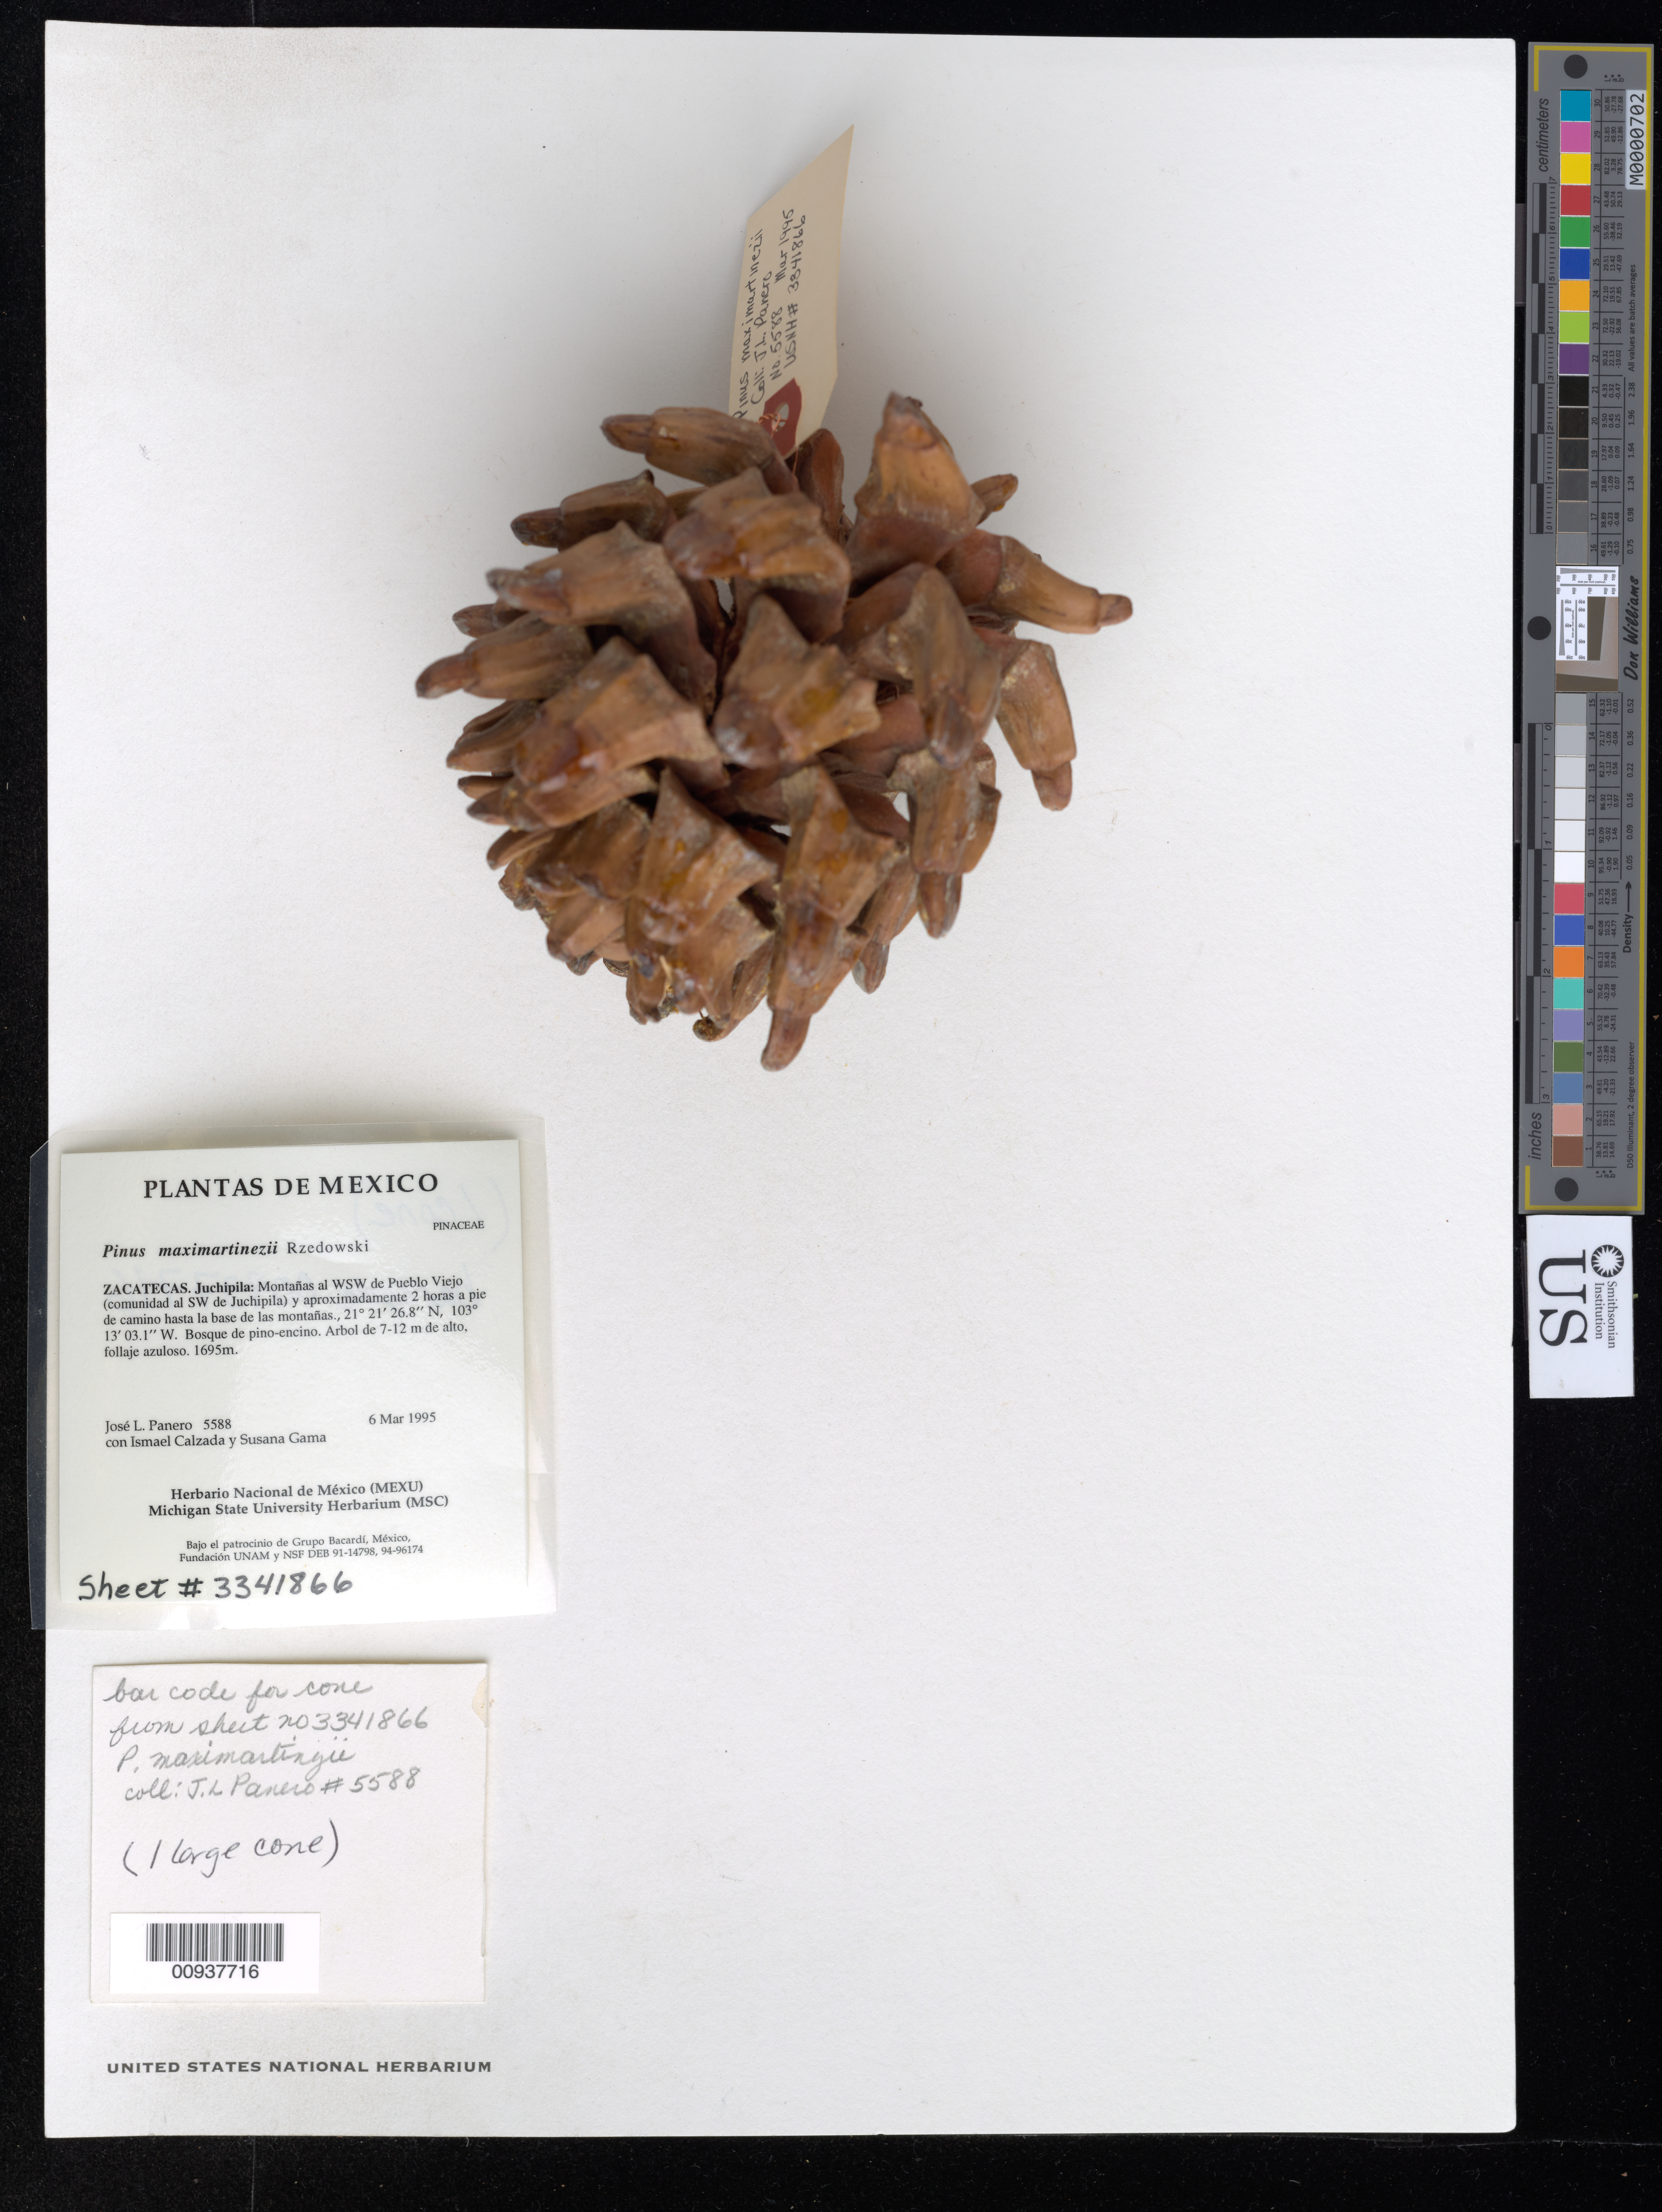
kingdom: Plantae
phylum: Tracheophyta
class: Pinopsida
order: Pinales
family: Pinaceae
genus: Pinus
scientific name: Pinus maximartinezii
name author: Rzed.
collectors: J. L. Panero, I. Calzada & S. Gama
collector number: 5588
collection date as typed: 06 Mar 1995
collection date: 1995-03-06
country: Mexico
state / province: Zacatecas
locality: Juchuipila: Montañas al WSW de Pueblo Viejo (comunidad al SW de Juchipila) y aproximadamente a 2 horas a pie de camino hasta la base de las montañas.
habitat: Bosque de pino-encino.